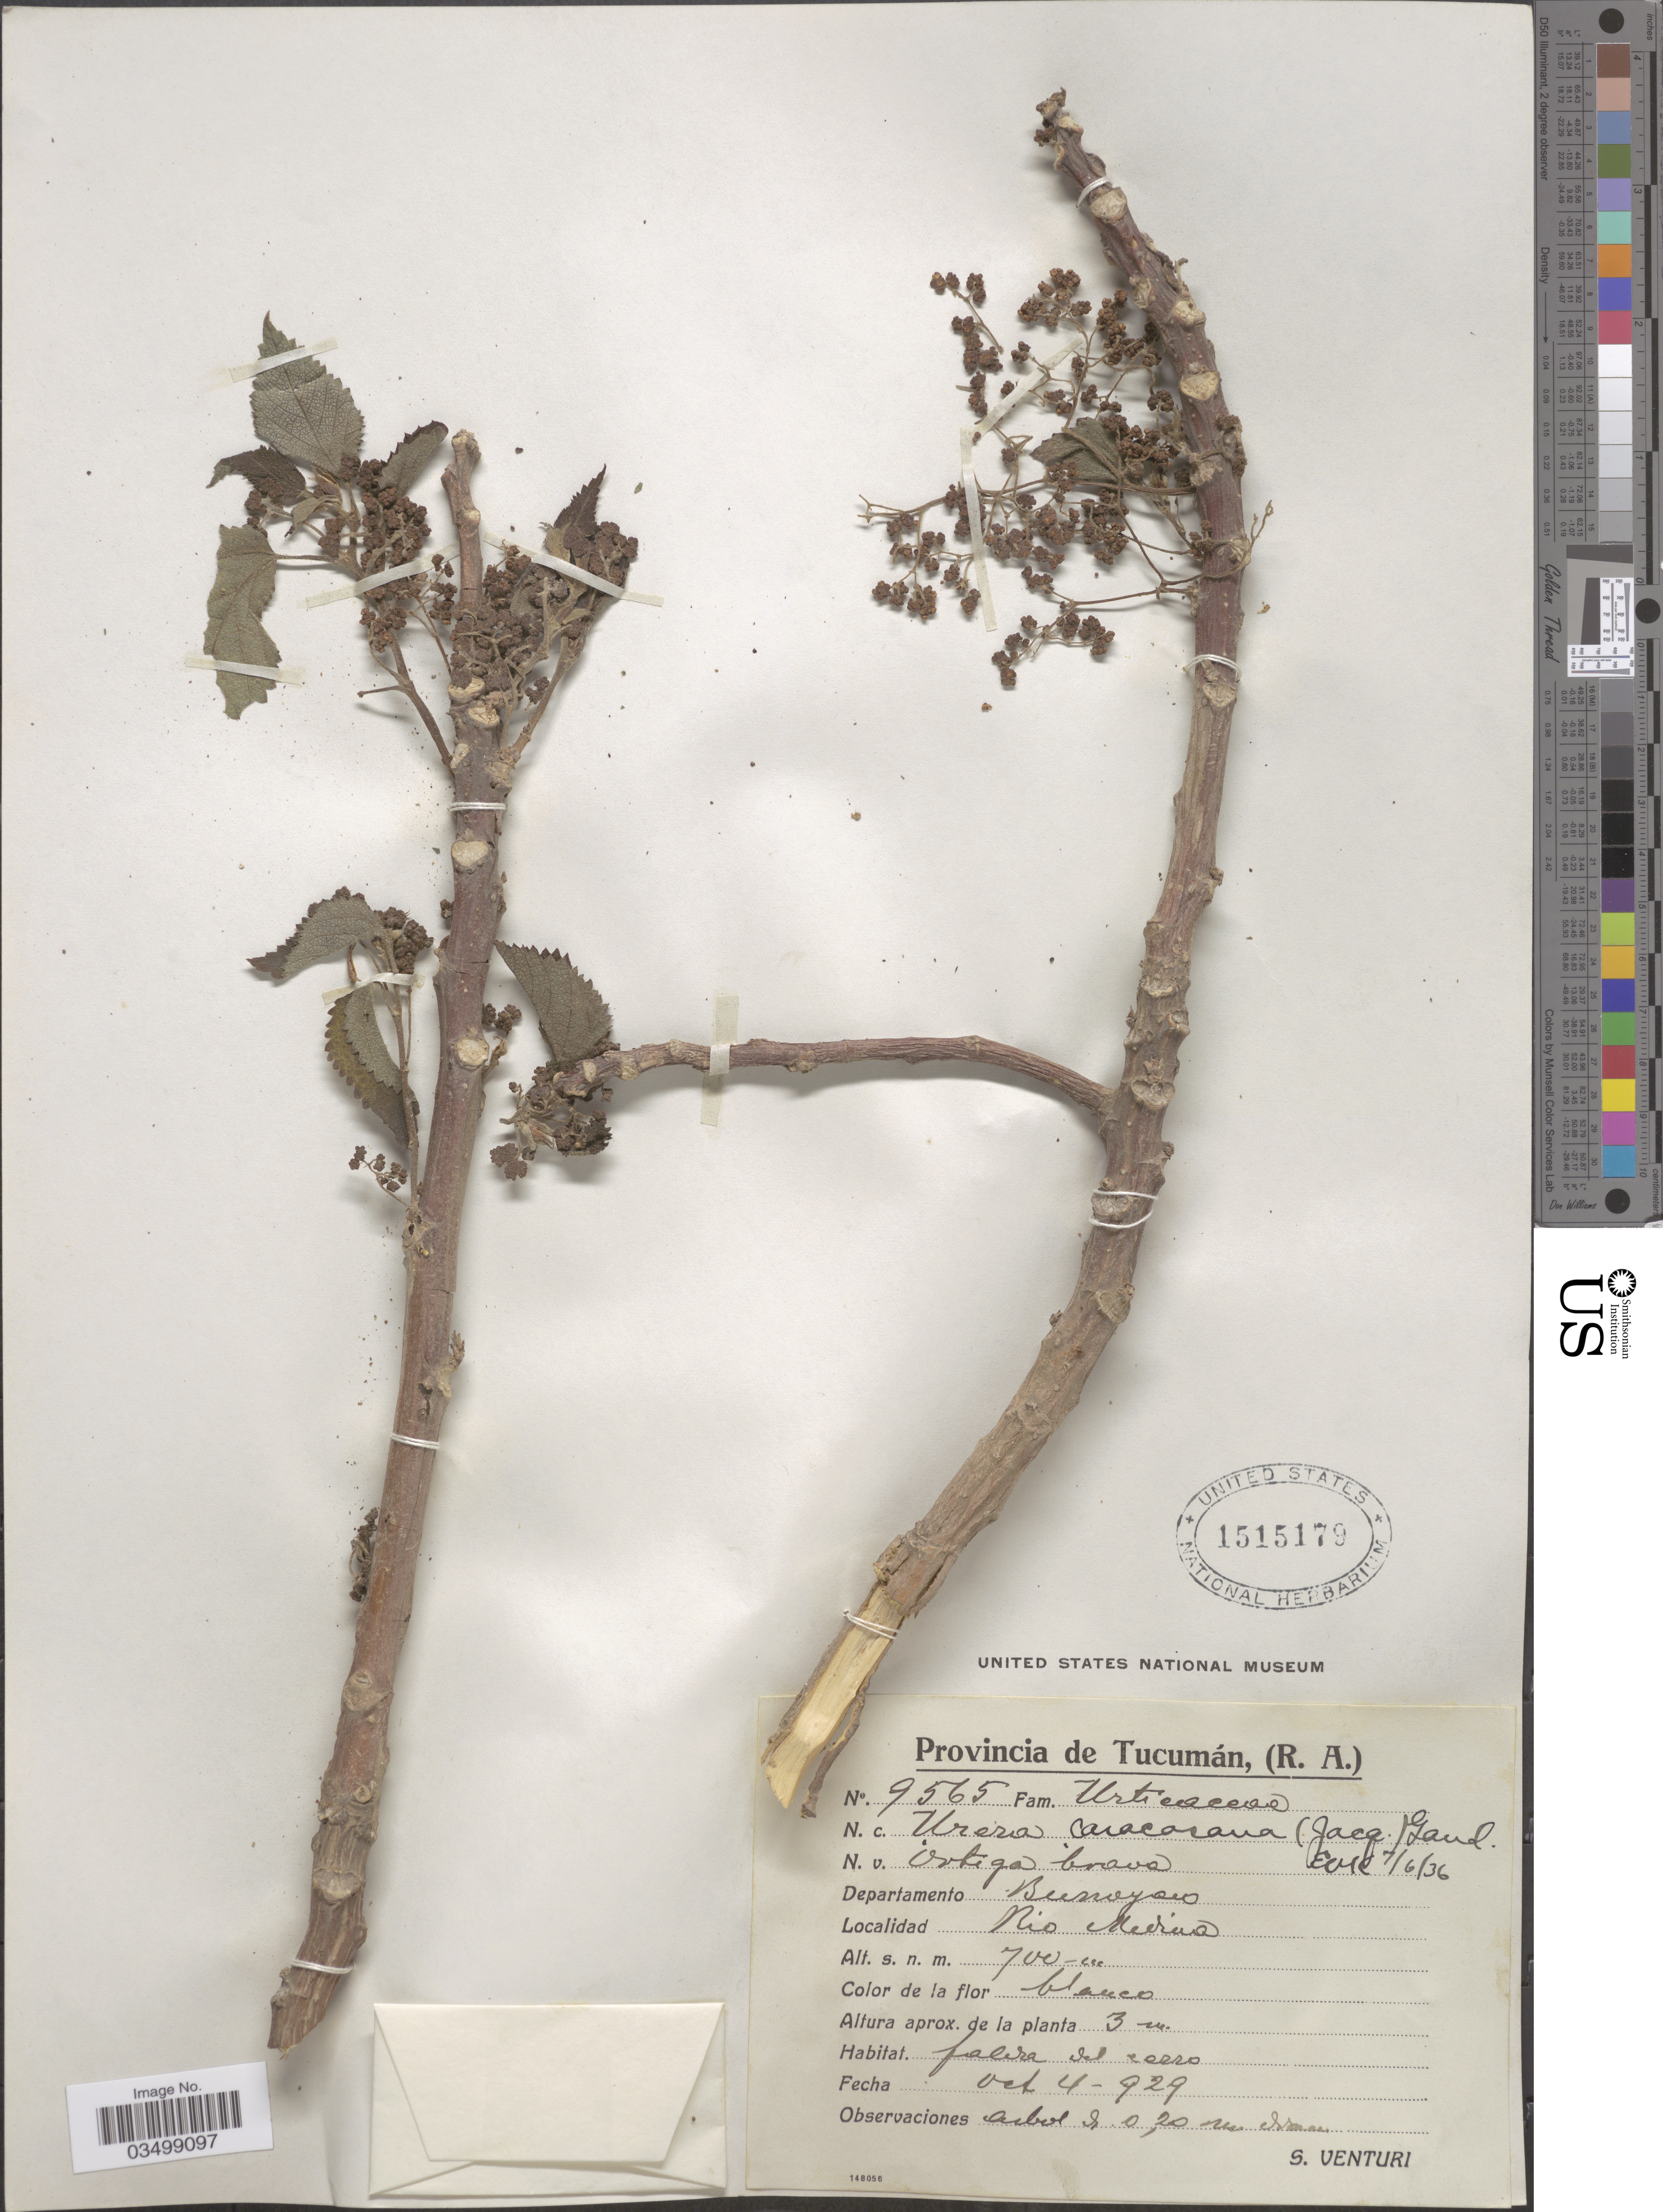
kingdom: Plantae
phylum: Tracheophyta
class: Magnoliopsida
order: Rosales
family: Urticaceae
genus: Urera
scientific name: Urera caracasana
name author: (Jacq.) Gaudich. ex Griseb.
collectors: S. Venturi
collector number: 9565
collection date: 1929-10-04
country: Argentina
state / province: Tucuman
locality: Departamento Burruyacu. Rio Medina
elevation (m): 700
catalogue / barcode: US 1515179